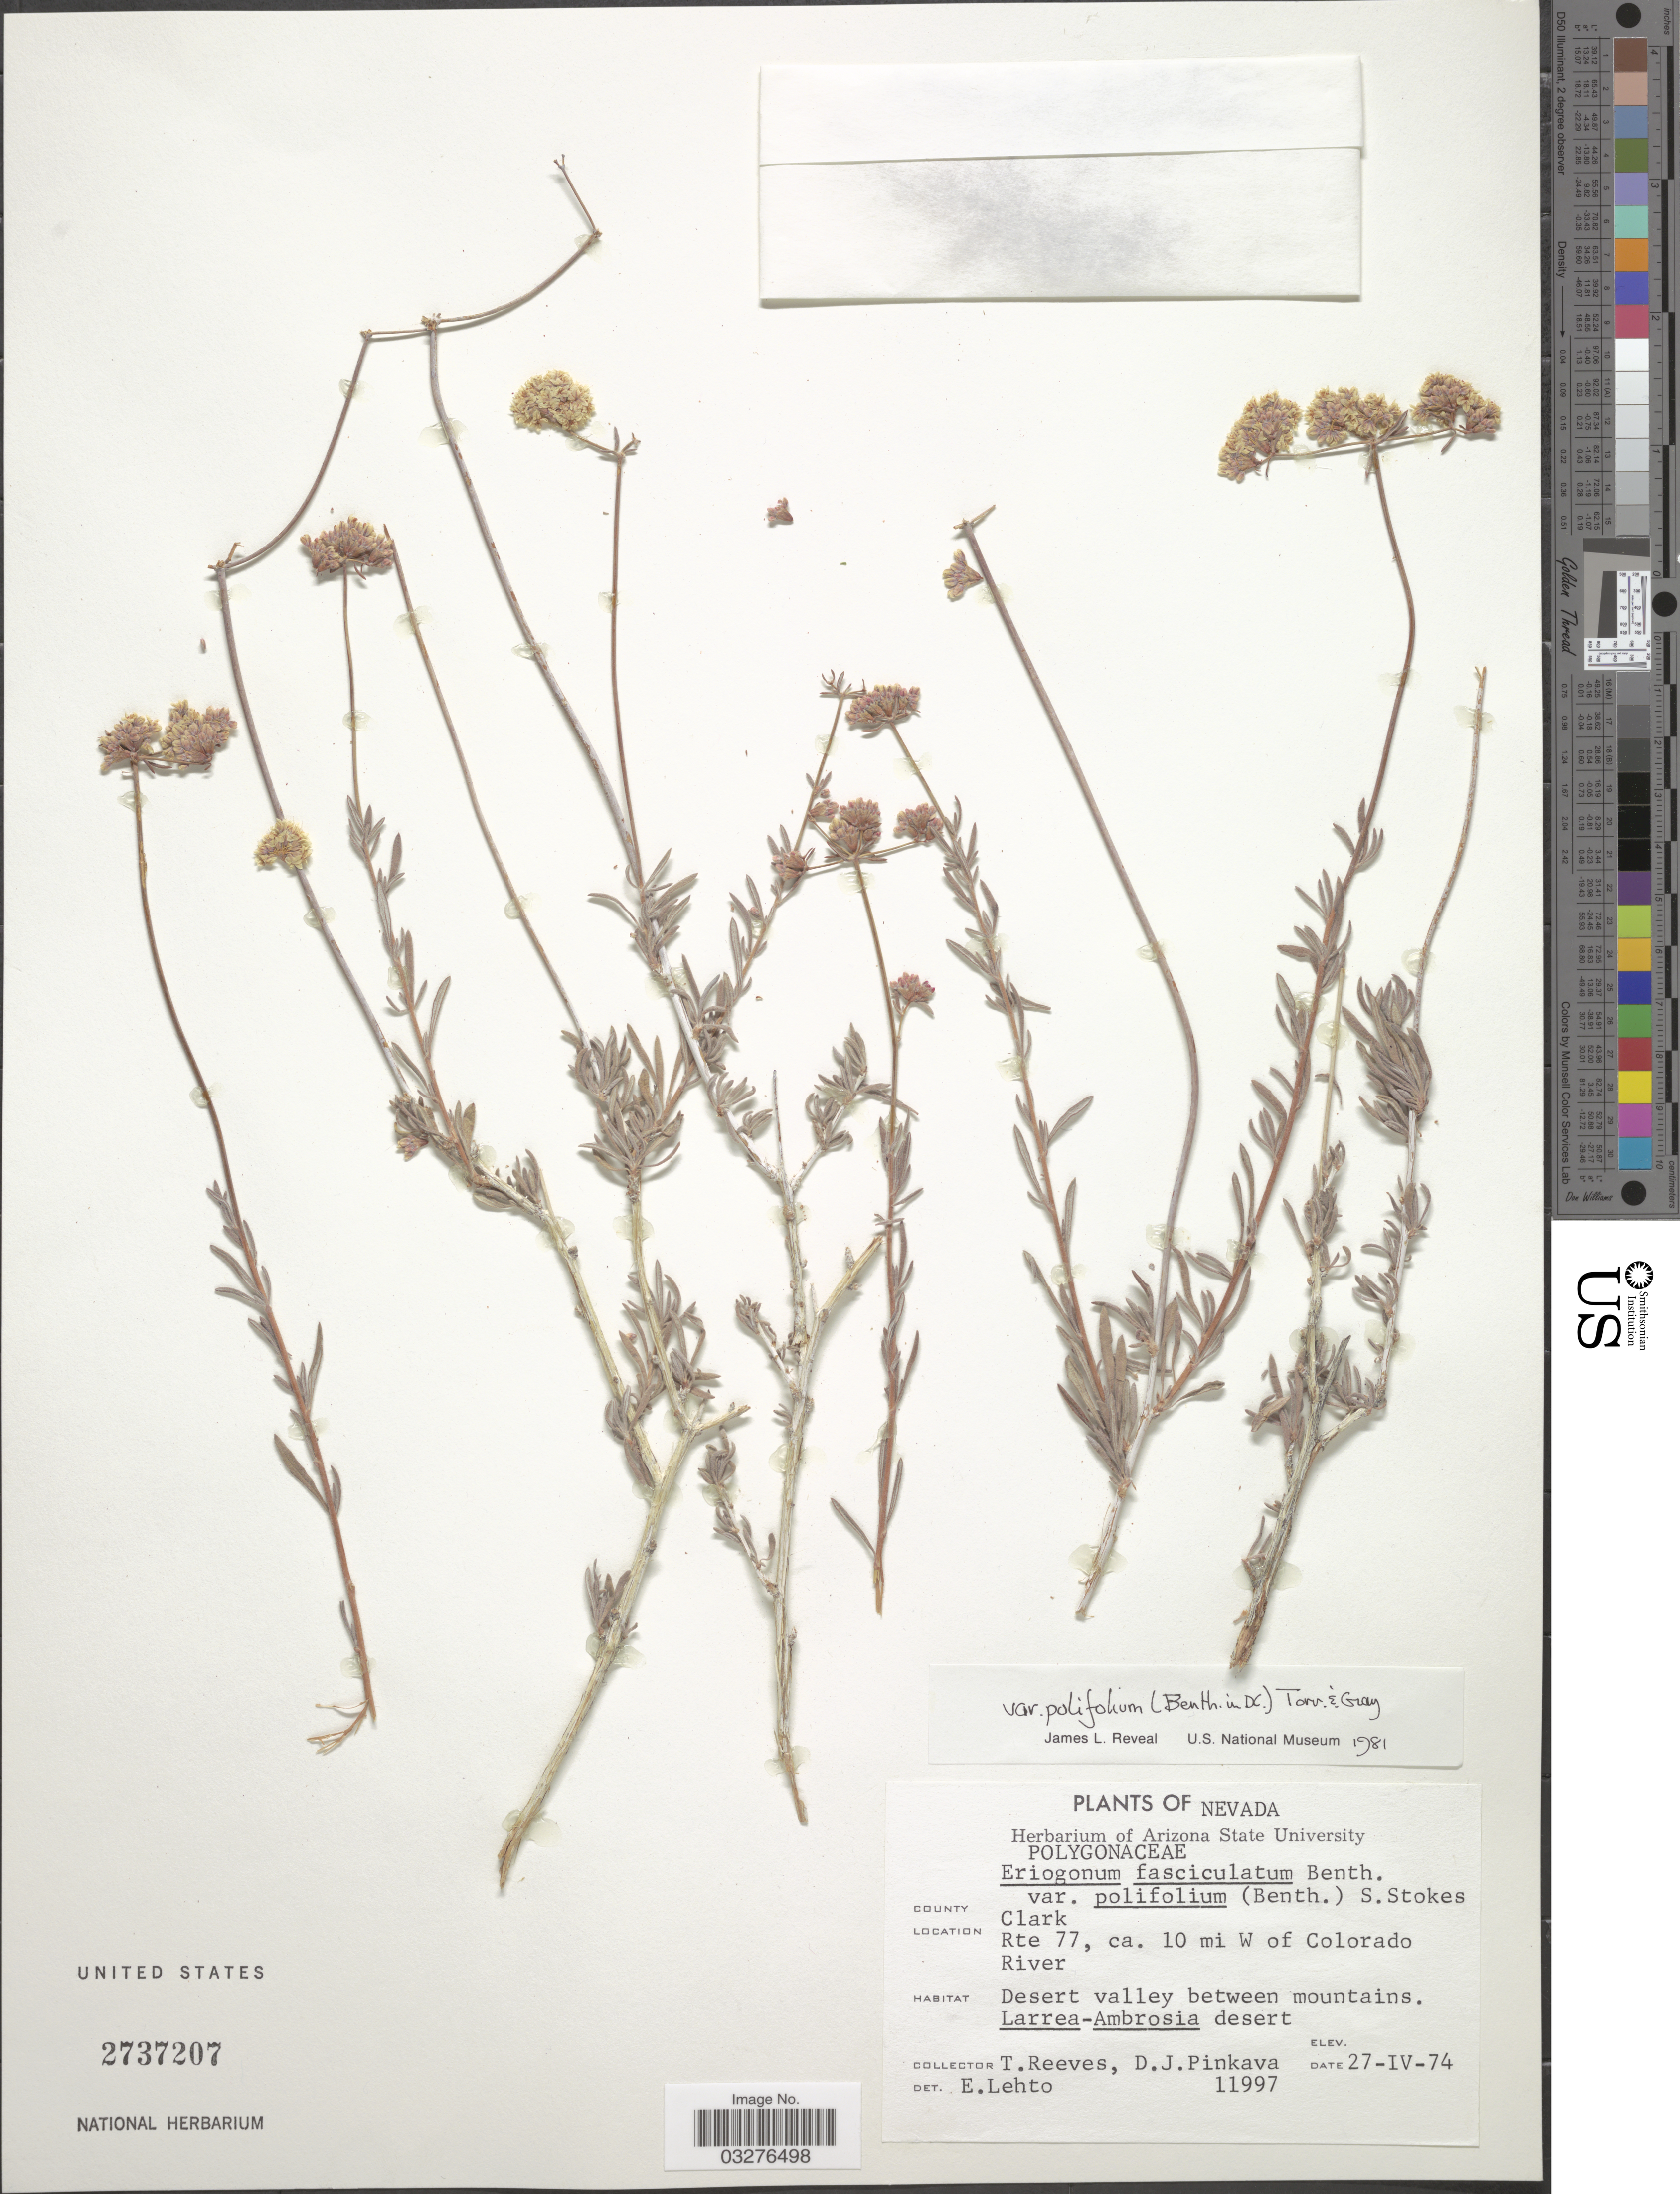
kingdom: Plantae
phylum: Tracheophyta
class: Magnoliopsida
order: Caryophyllales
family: Polygonaceae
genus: Eriogonum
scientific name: Eriogonum fasciculatum var. polifolium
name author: (Benth.) Torr. & A. Gray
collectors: T. Reeves & D. J. Pinkava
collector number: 11997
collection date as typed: Transcribed d/m/y: 27/4/74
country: United States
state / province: Nevada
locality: County Clark, Rte 77, ca. 10 mi W of Colorado River, Desert Valley between mountains.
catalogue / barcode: US 2737207